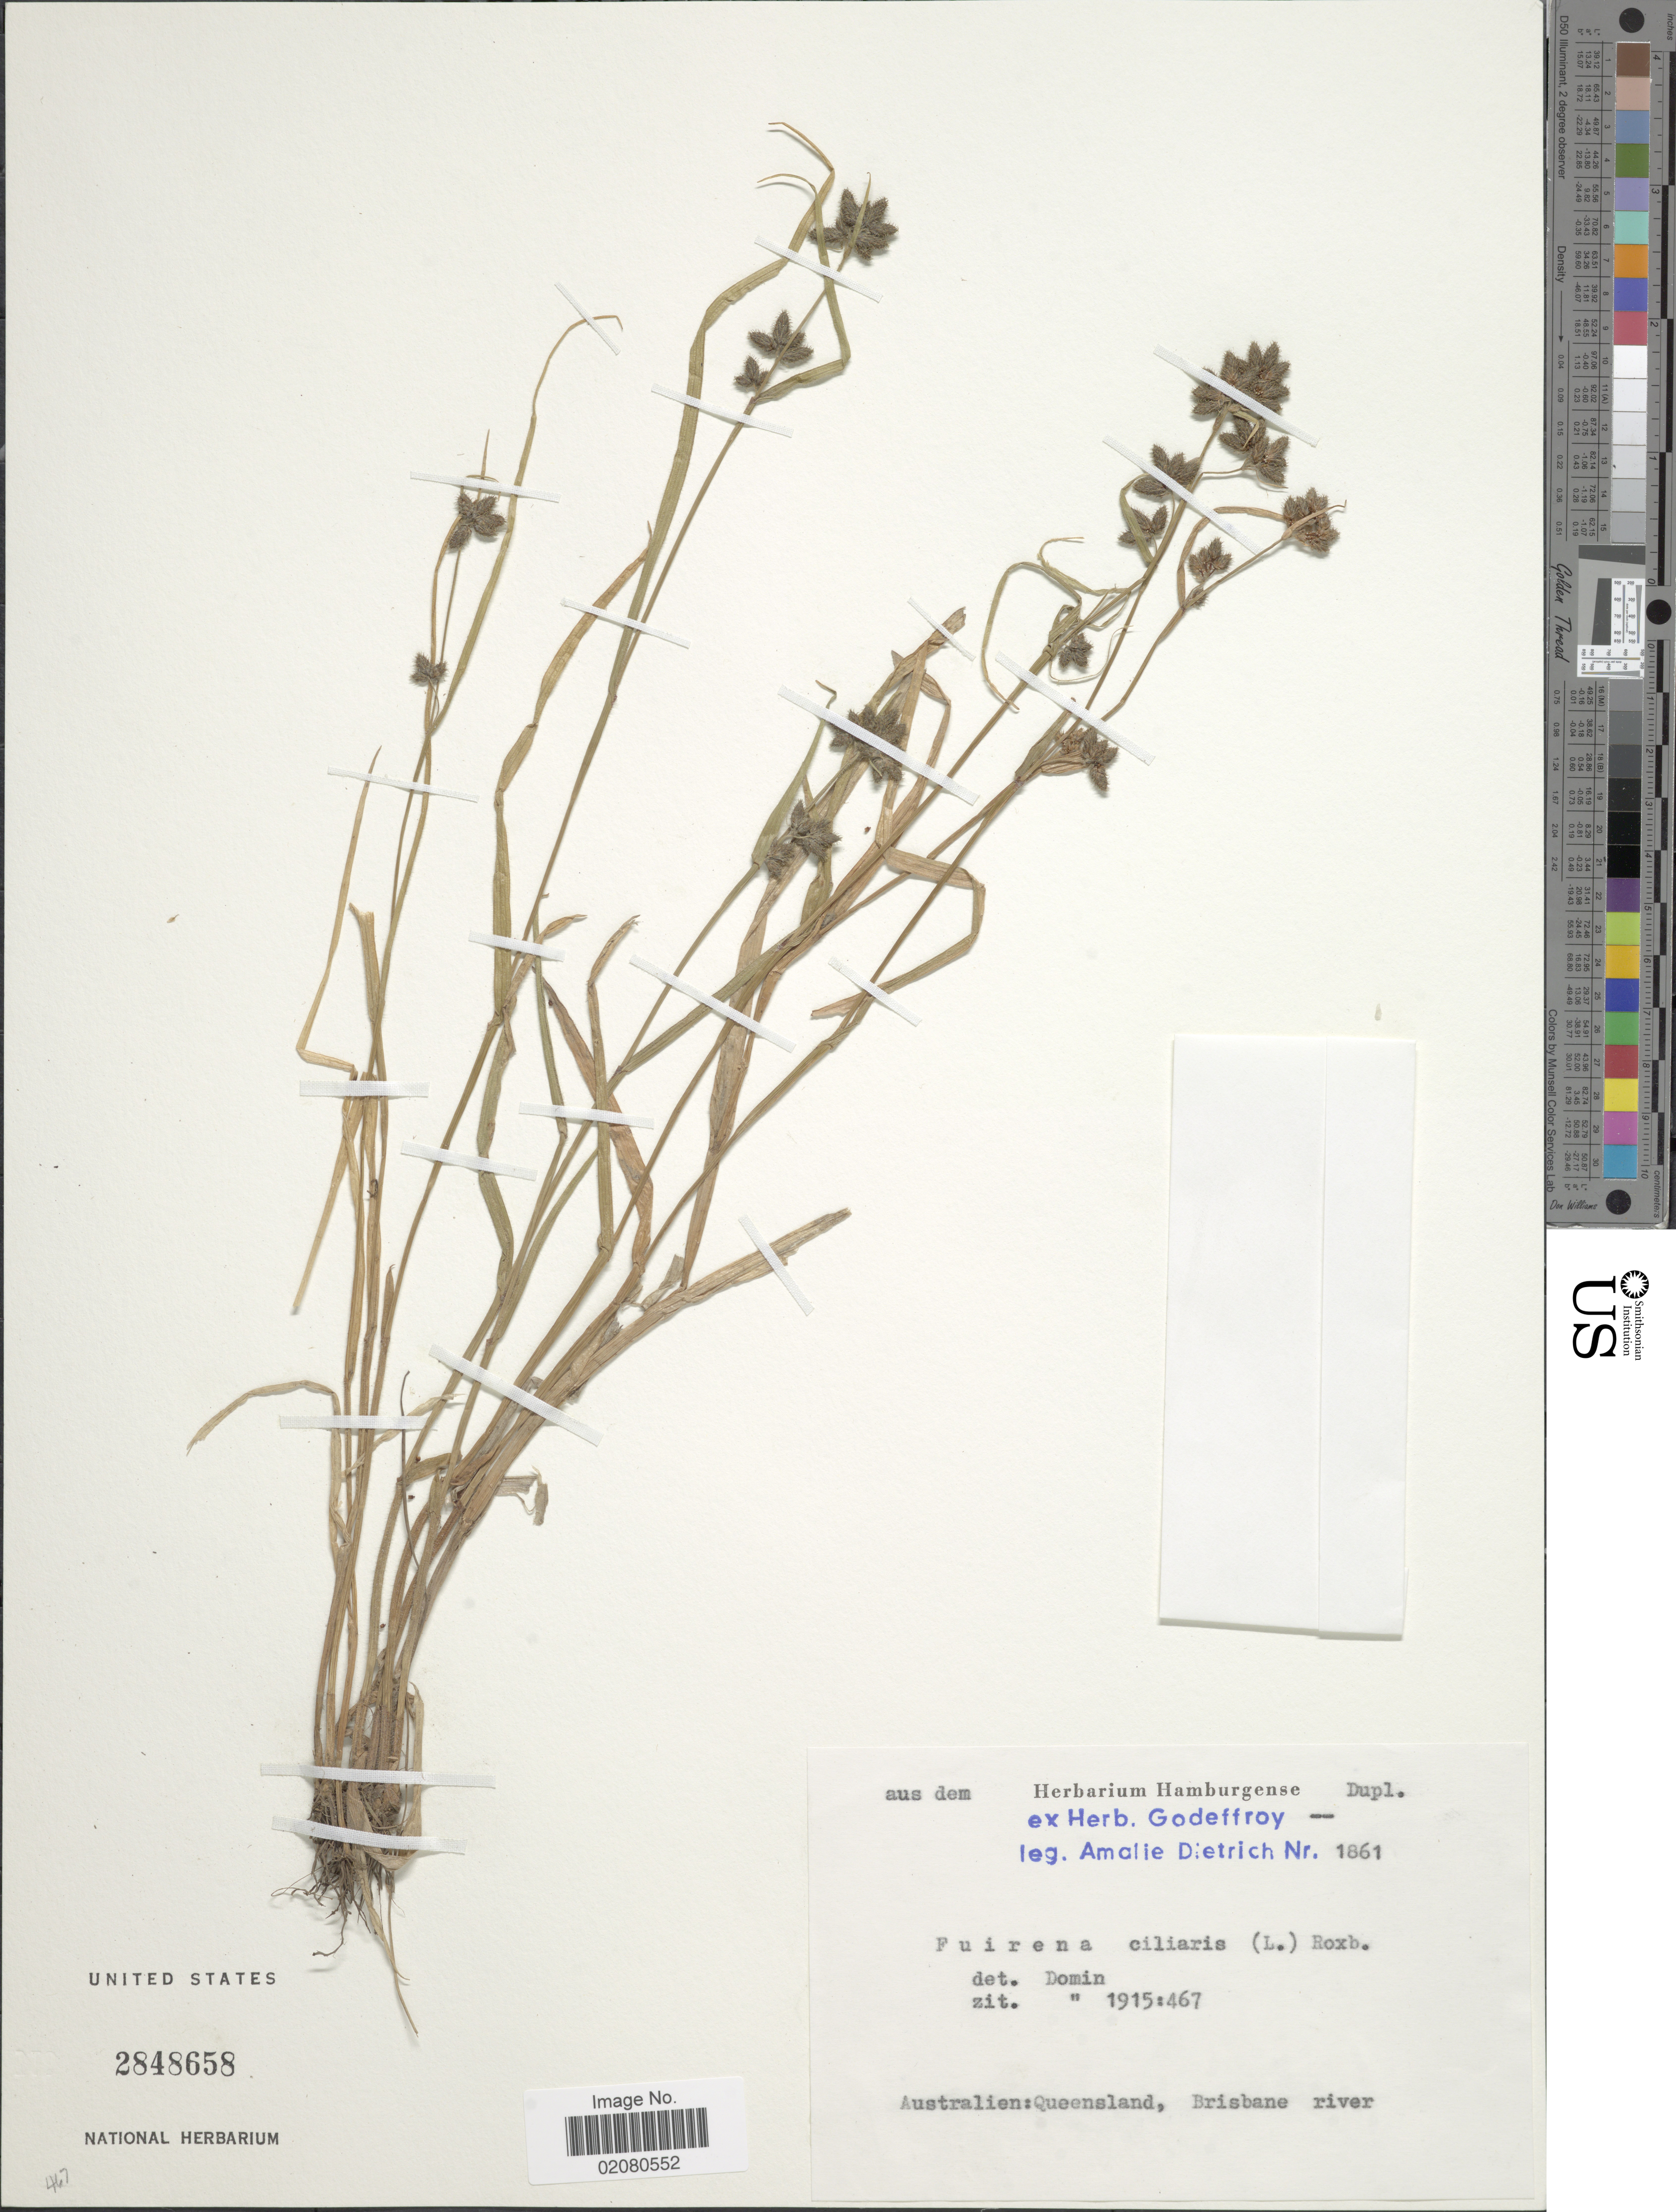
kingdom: Plantae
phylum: Tracheophyta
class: Liliopsida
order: Poales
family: Cyperaceae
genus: Fuirena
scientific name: Fuirena ciliaris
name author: (L.) Roxb.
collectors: A. Dietrich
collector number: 1861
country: Australia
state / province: Queensland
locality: Brisbane river.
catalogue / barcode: US 2848658